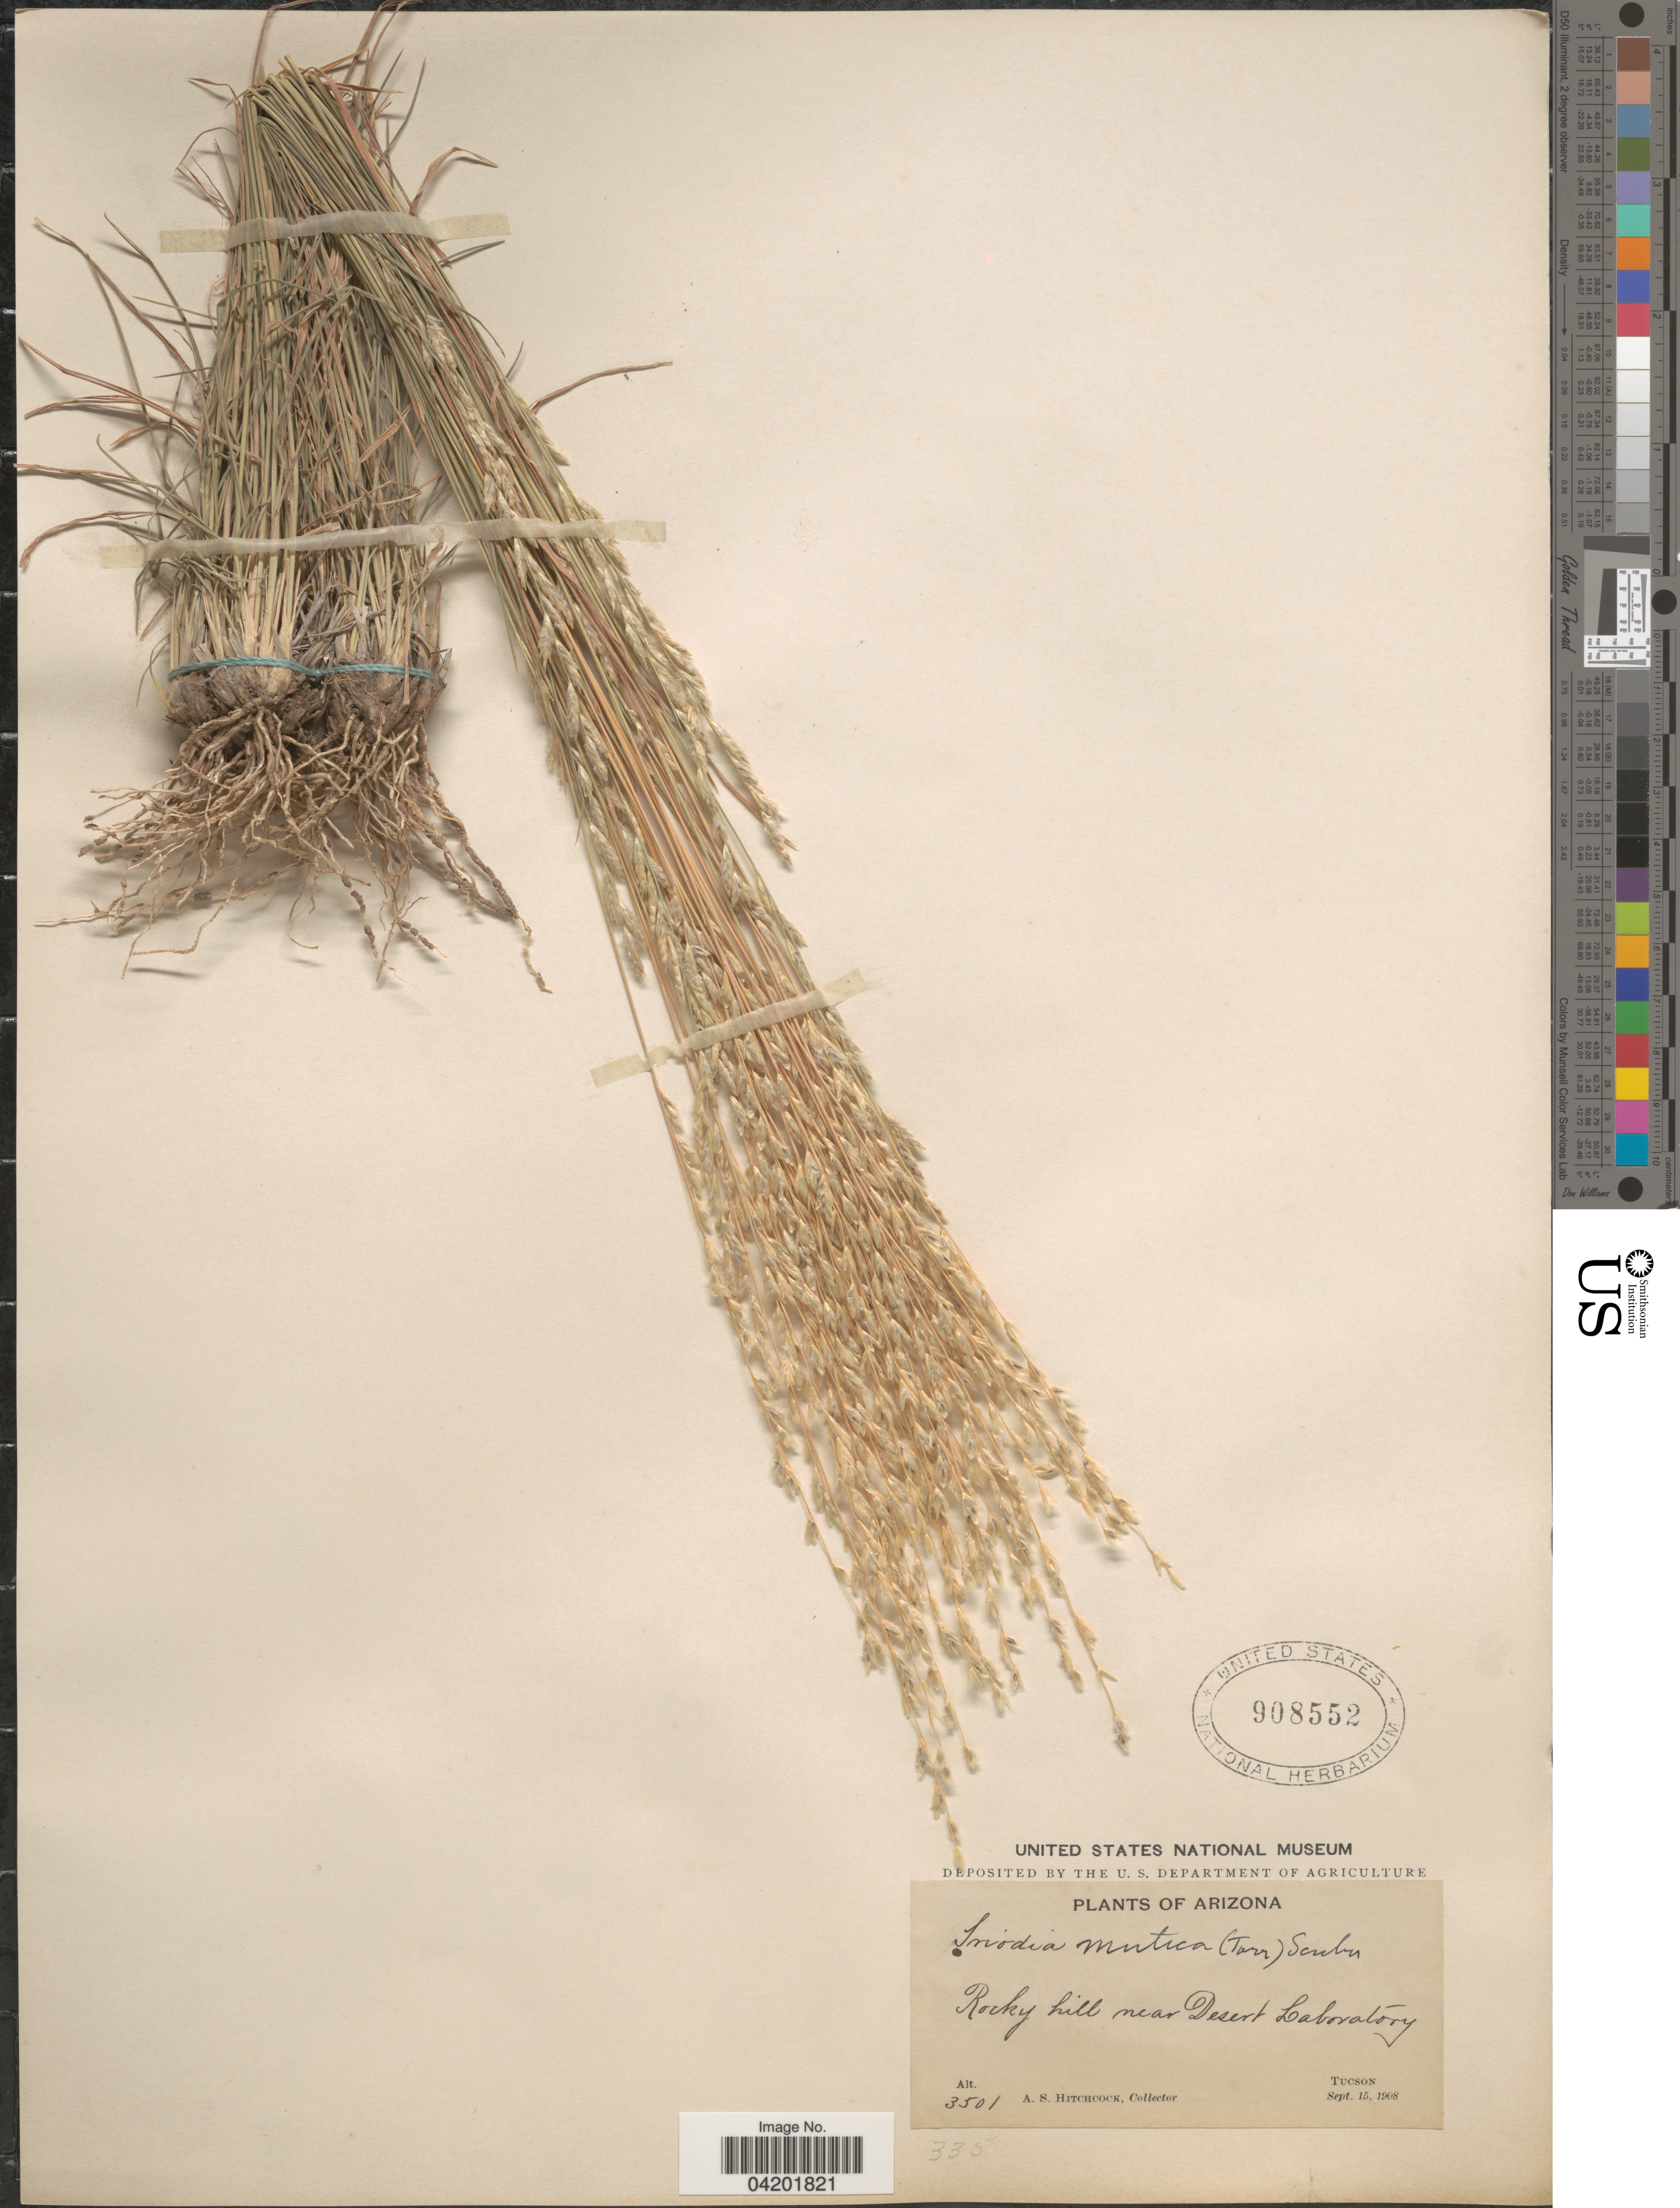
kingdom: Plantae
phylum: Tracheophyta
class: Liliopsida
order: Poales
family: Poaceae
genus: Tridentopsis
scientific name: Tridentopsis mutica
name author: (Torr.) P.M. Peterson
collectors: A. S. Hitchcock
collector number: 3501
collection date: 1908-09-15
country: United States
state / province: Arizona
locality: Rocky hill near Desert Laboratory. Tucson.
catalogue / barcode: US 908552